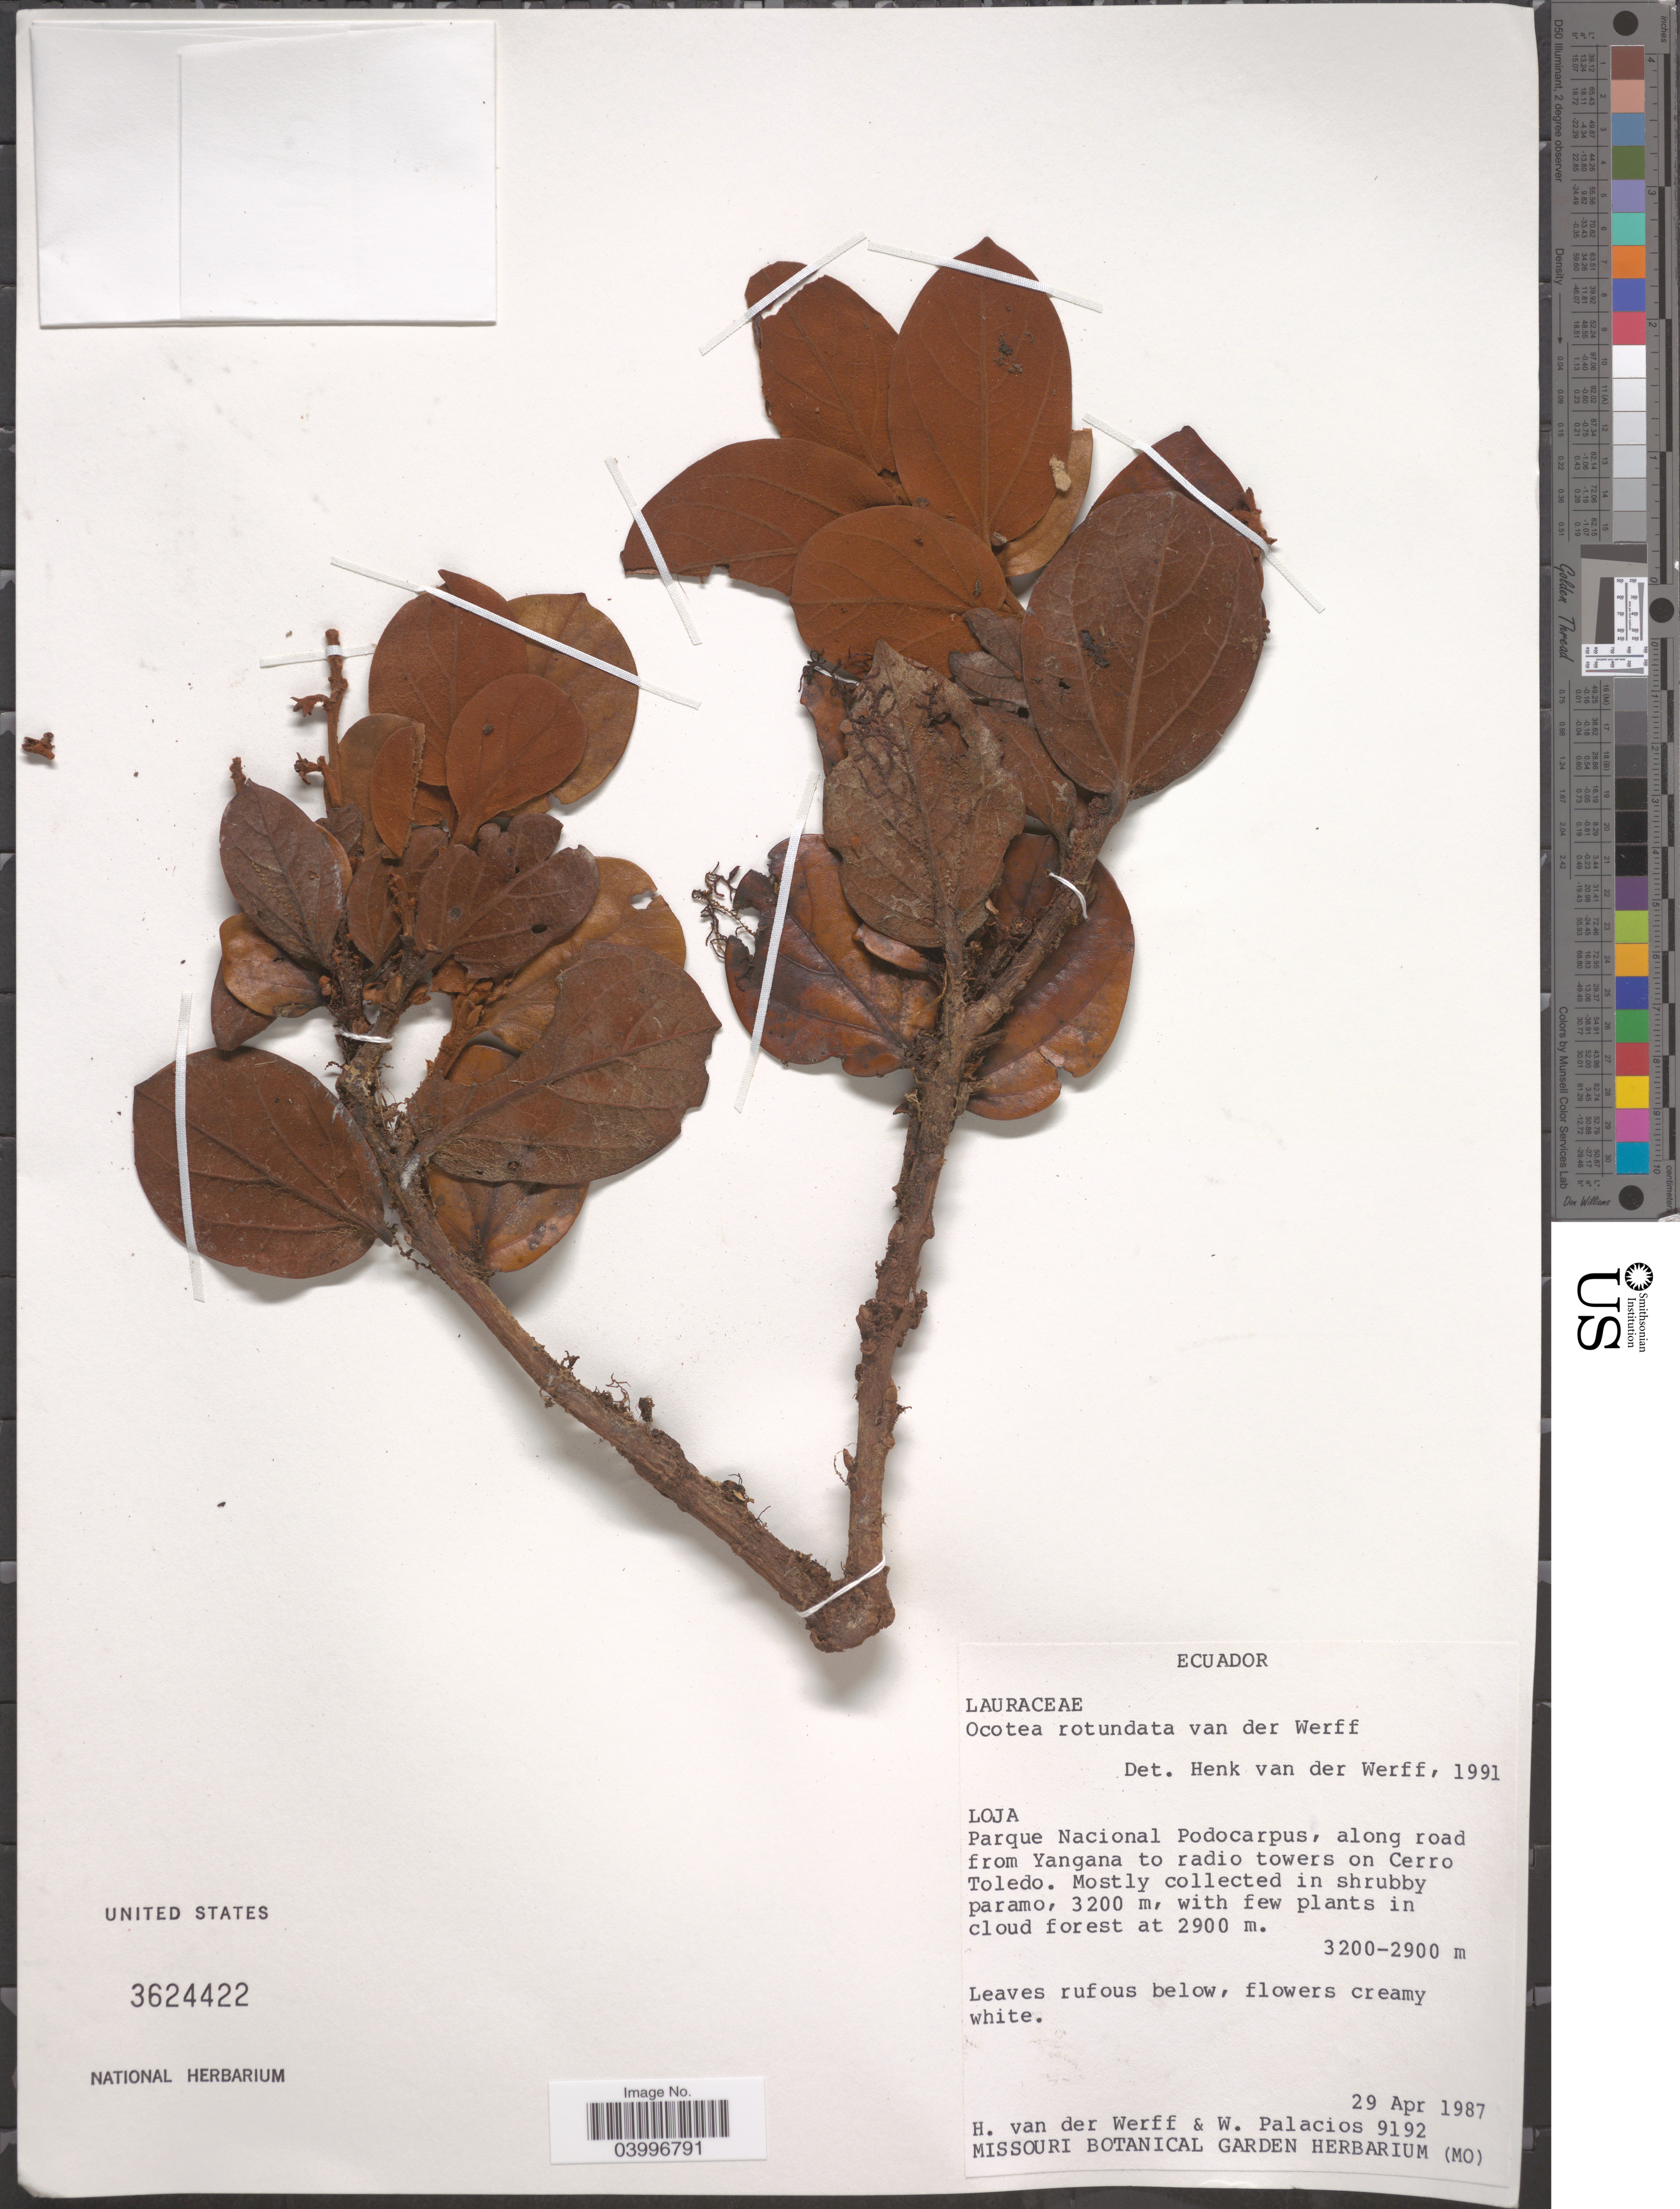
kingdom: Plantae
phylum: Tracheophyta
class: Magnoliopsida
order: Laurales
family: Lauraceae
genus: Ocotea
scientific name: Ocotea rotundata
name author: (Nees) van der Werff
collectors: H. van der Werff & W. Palacios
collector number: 9192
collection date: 1987-04-29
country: Ecuador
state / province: Loja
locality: Parque Nacional Podocarpus, along road from Yangana to radio towers on Cerro Toledo.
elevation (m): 2900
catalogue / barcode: US 3624422